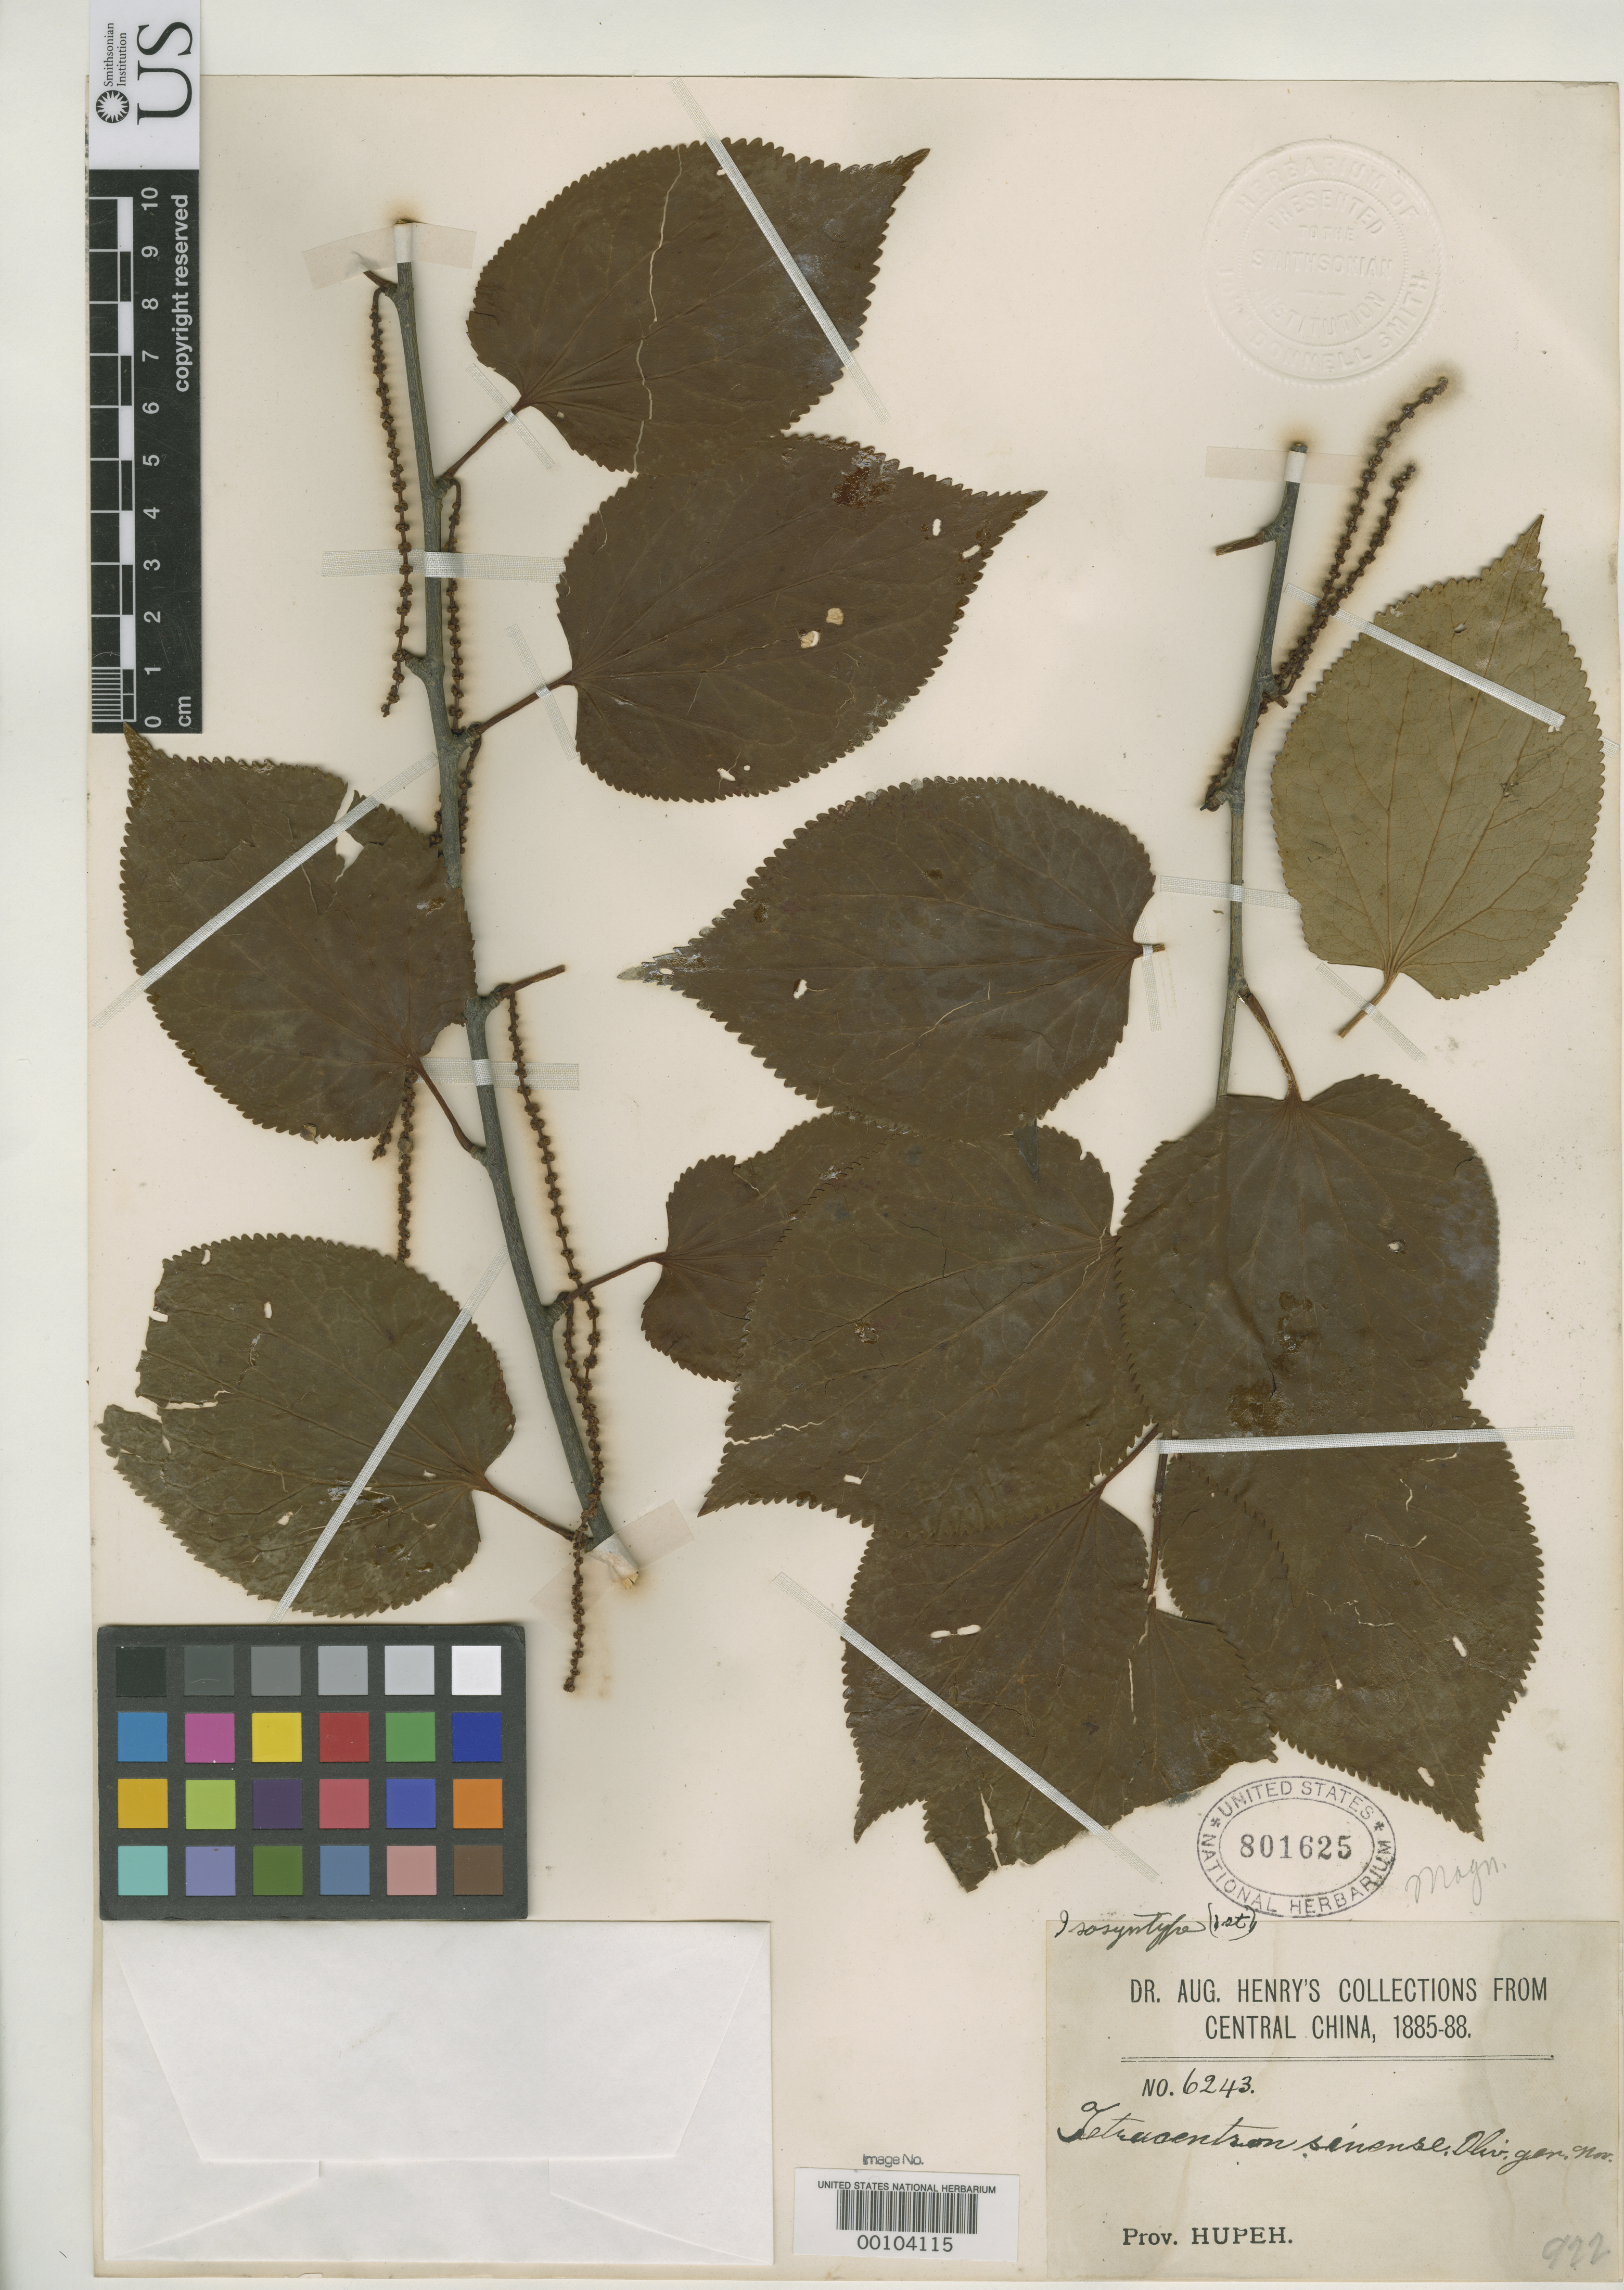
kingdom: Plantae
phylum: Tracheophyta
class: Magnoliopsida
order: Trochodendrales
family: Trochodendraceae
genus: Tetracentron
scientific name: Tetracentron sinense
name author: Oliv.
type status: Isosyntype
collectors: A. Henry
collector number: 6243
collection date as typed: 1885 to -- --- 1888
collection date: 1885/1888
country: China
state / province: Hubei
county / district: Chienshih / Fang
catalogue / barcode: US 801625